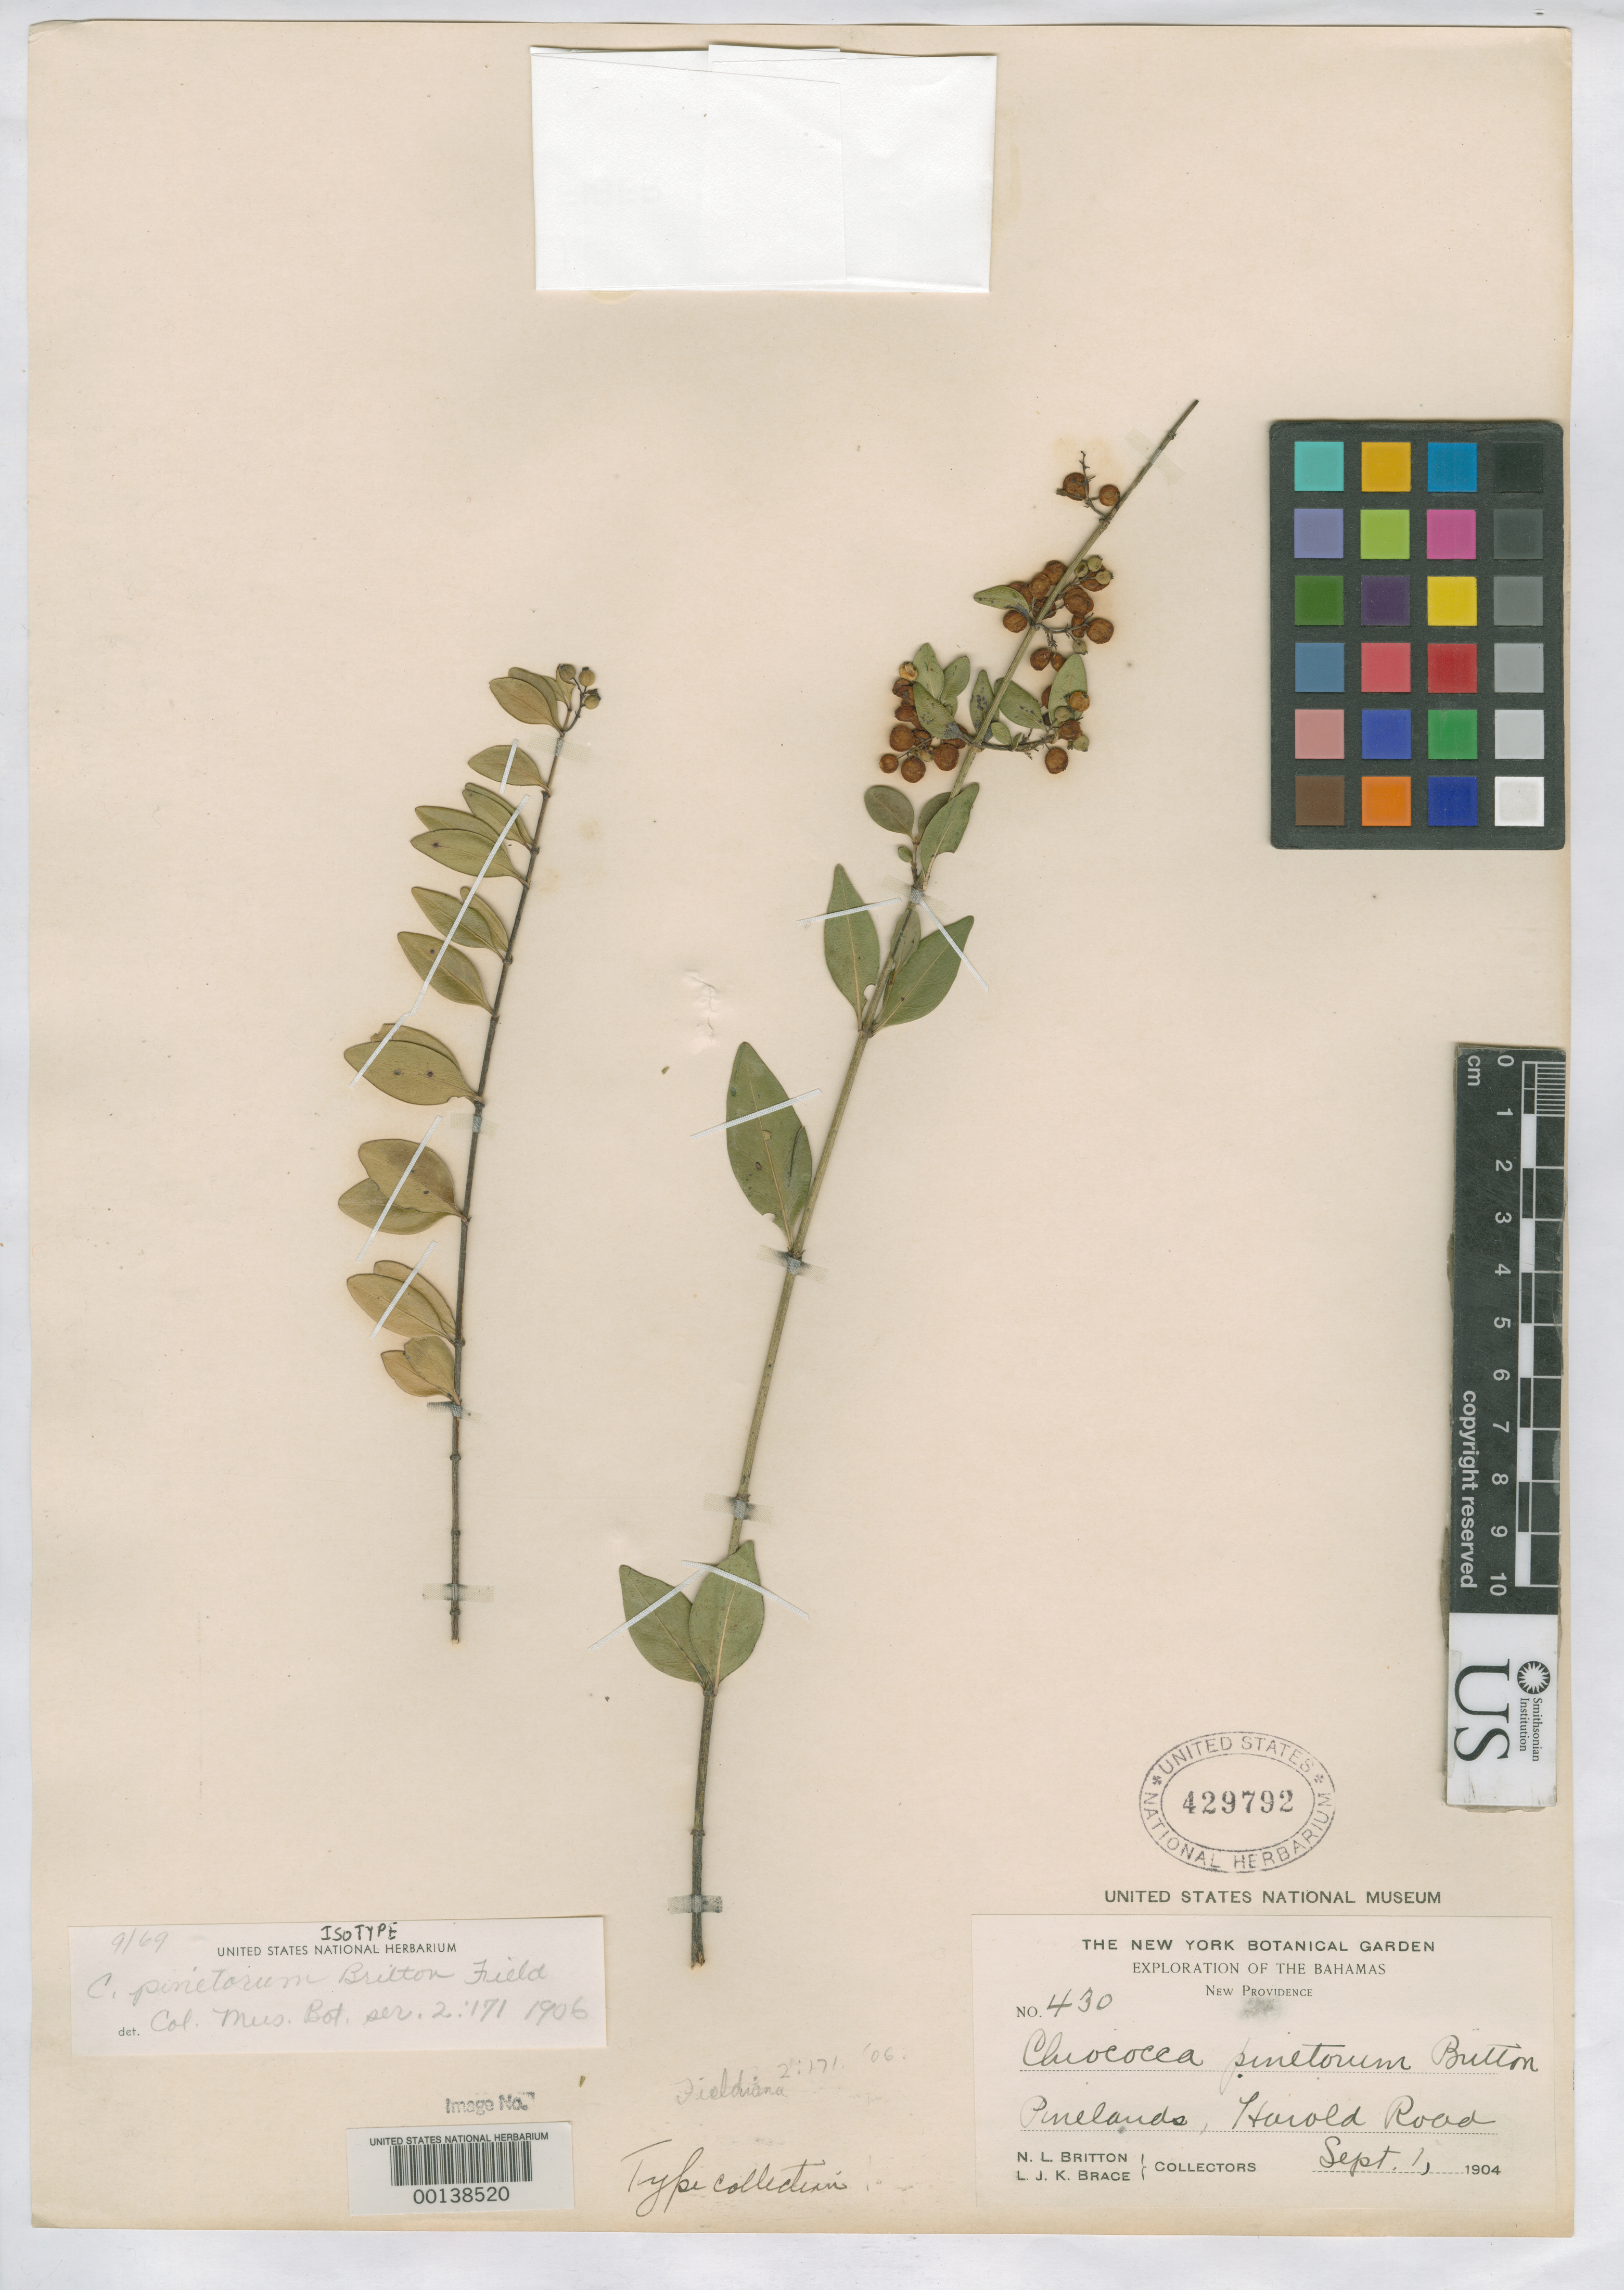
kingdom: Plantae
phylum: Tracheophyta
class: Magnoliopsida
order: Gentianales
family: Rubiaceae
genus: Chiococca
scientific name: Chiococca pinetorum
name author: Britton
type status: Isotype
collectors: N. Britton & L. J. K. Brace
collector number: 430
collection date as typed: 01 Sep 1904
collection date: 1904-09-01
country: Bahamas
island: New Providence Island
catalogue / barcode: US 429792